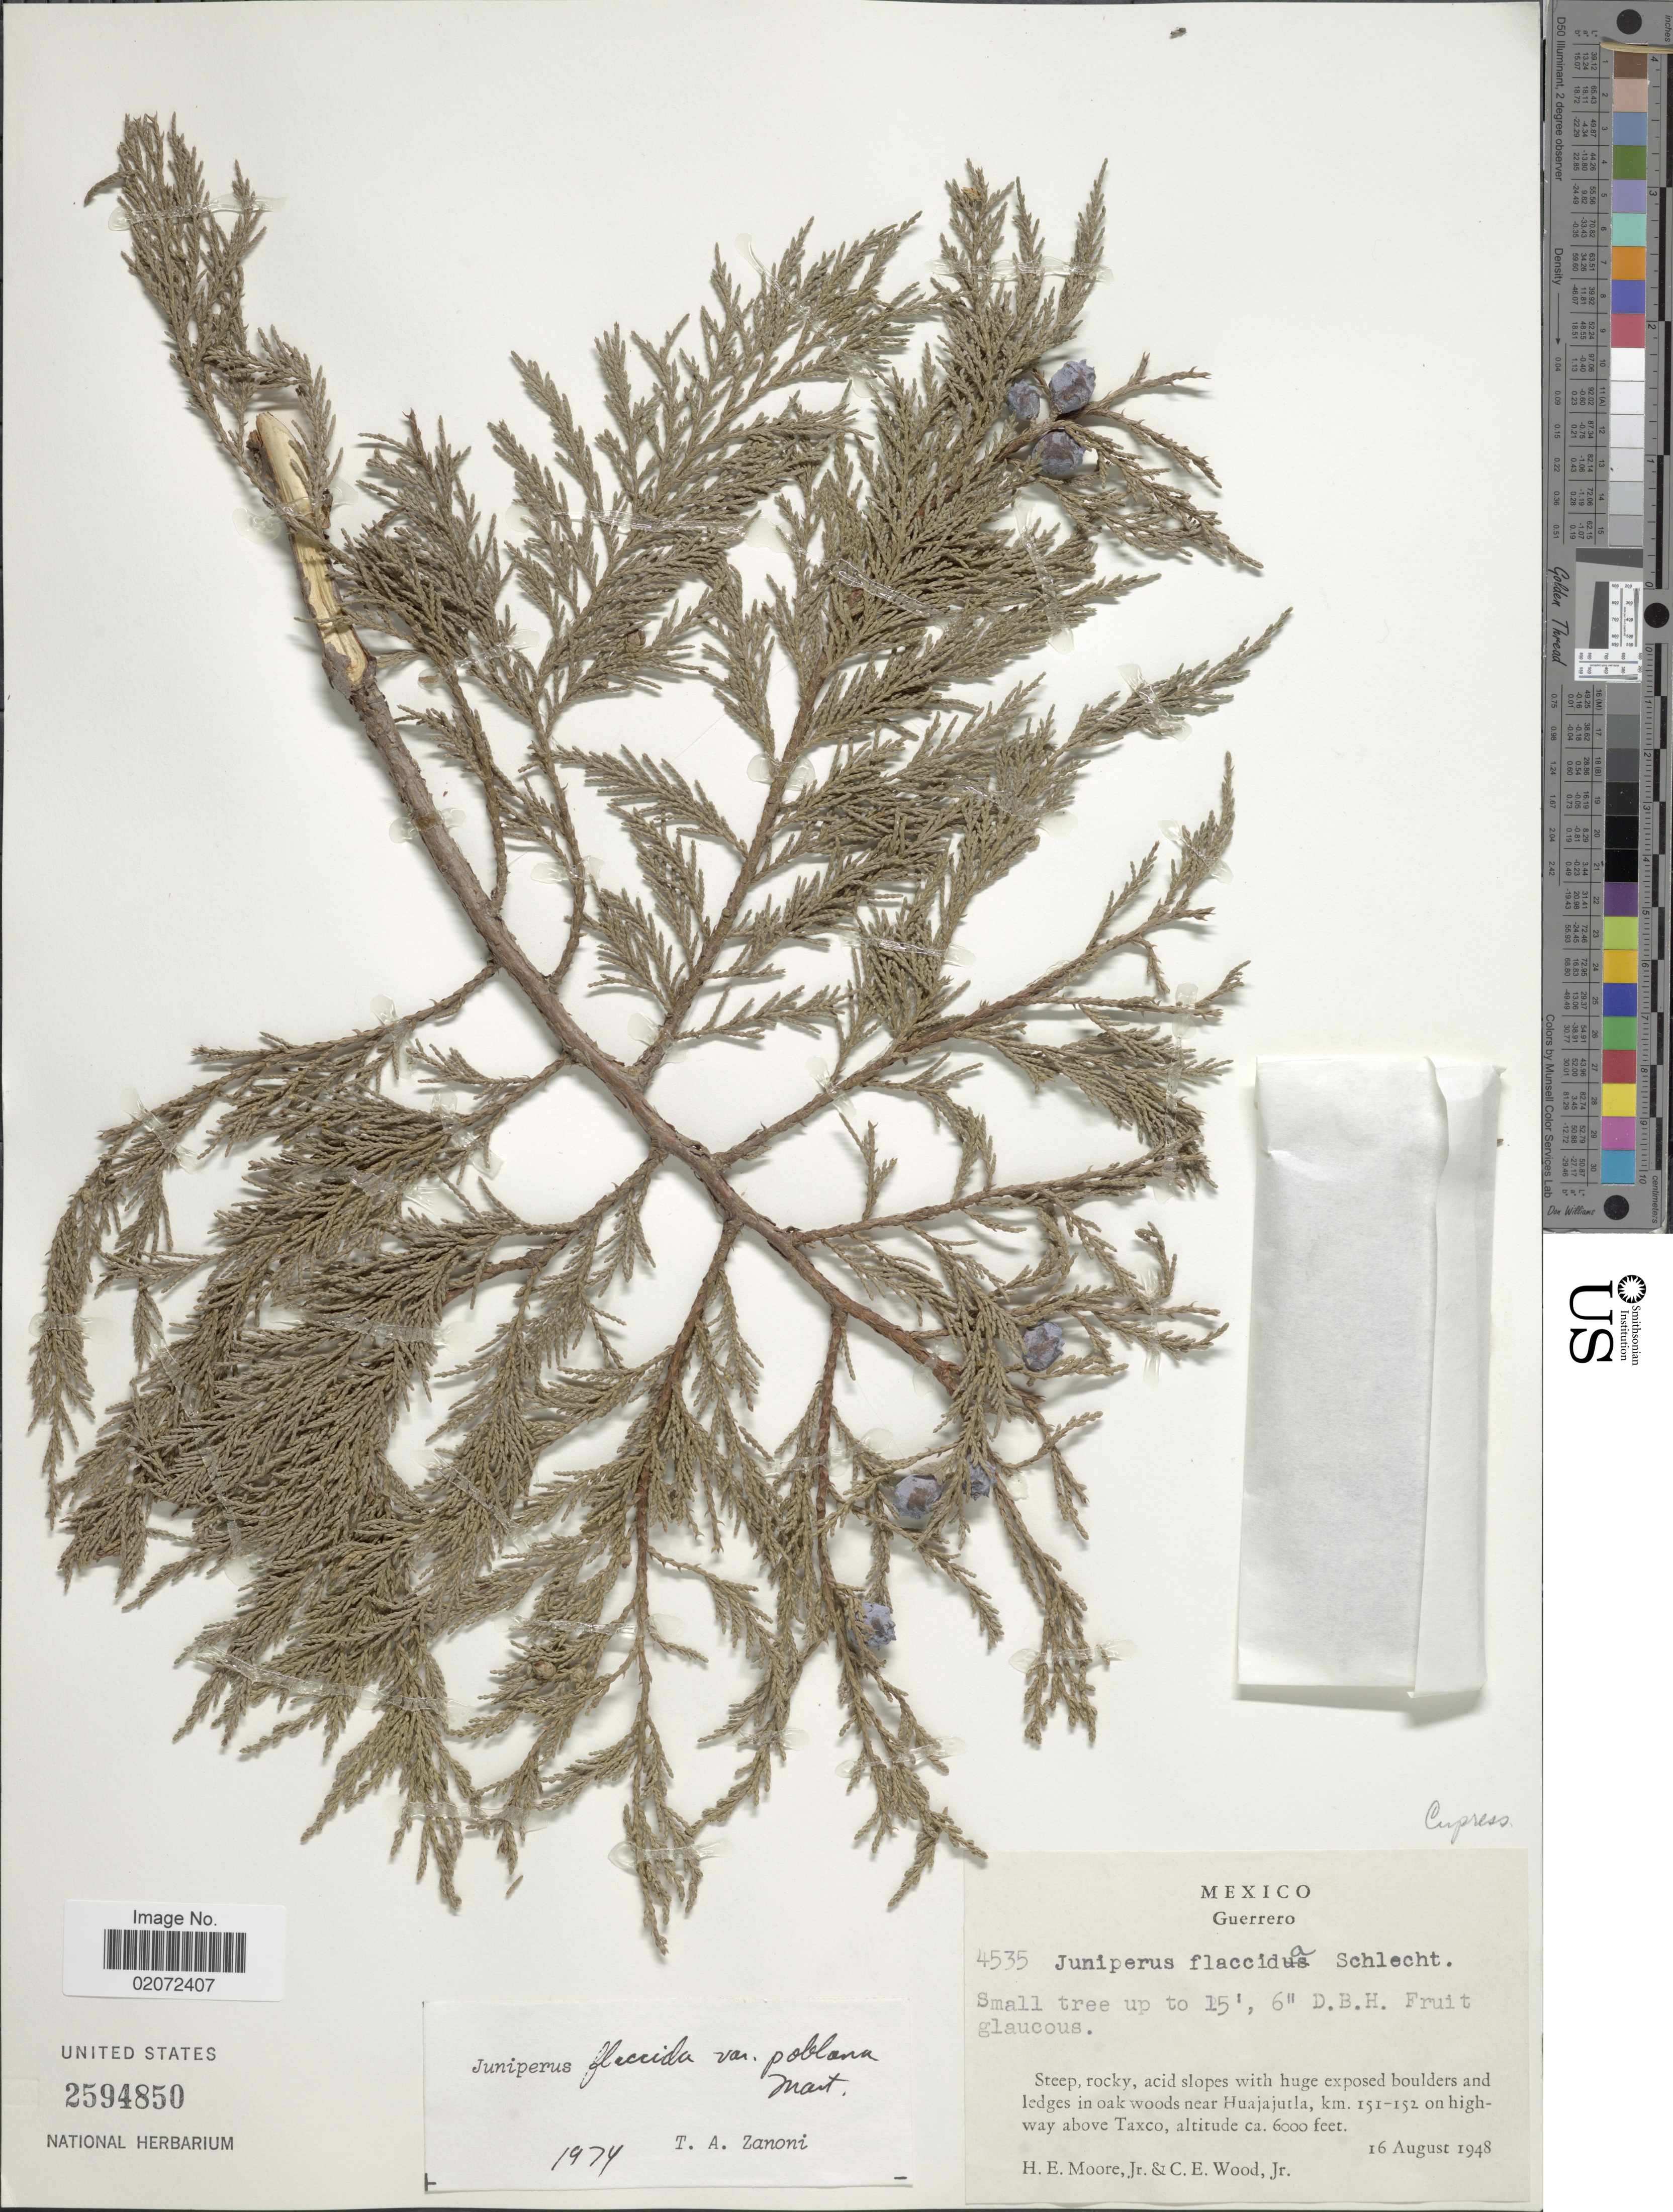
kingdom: Plantae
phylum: Tracheophyta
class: Pinopsida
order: Pinales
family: Cupressaceae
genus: Juniperus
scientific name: Juniperus flaccida var. poblana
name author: Martínez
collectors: H. Moore & C. Wood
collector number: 4535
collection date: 1948-08-16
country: Mexico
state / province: Guerrero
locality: Near Huajajutla, km. 151-152 on highway above Taxco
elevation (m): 1829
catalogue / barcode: US 2594850